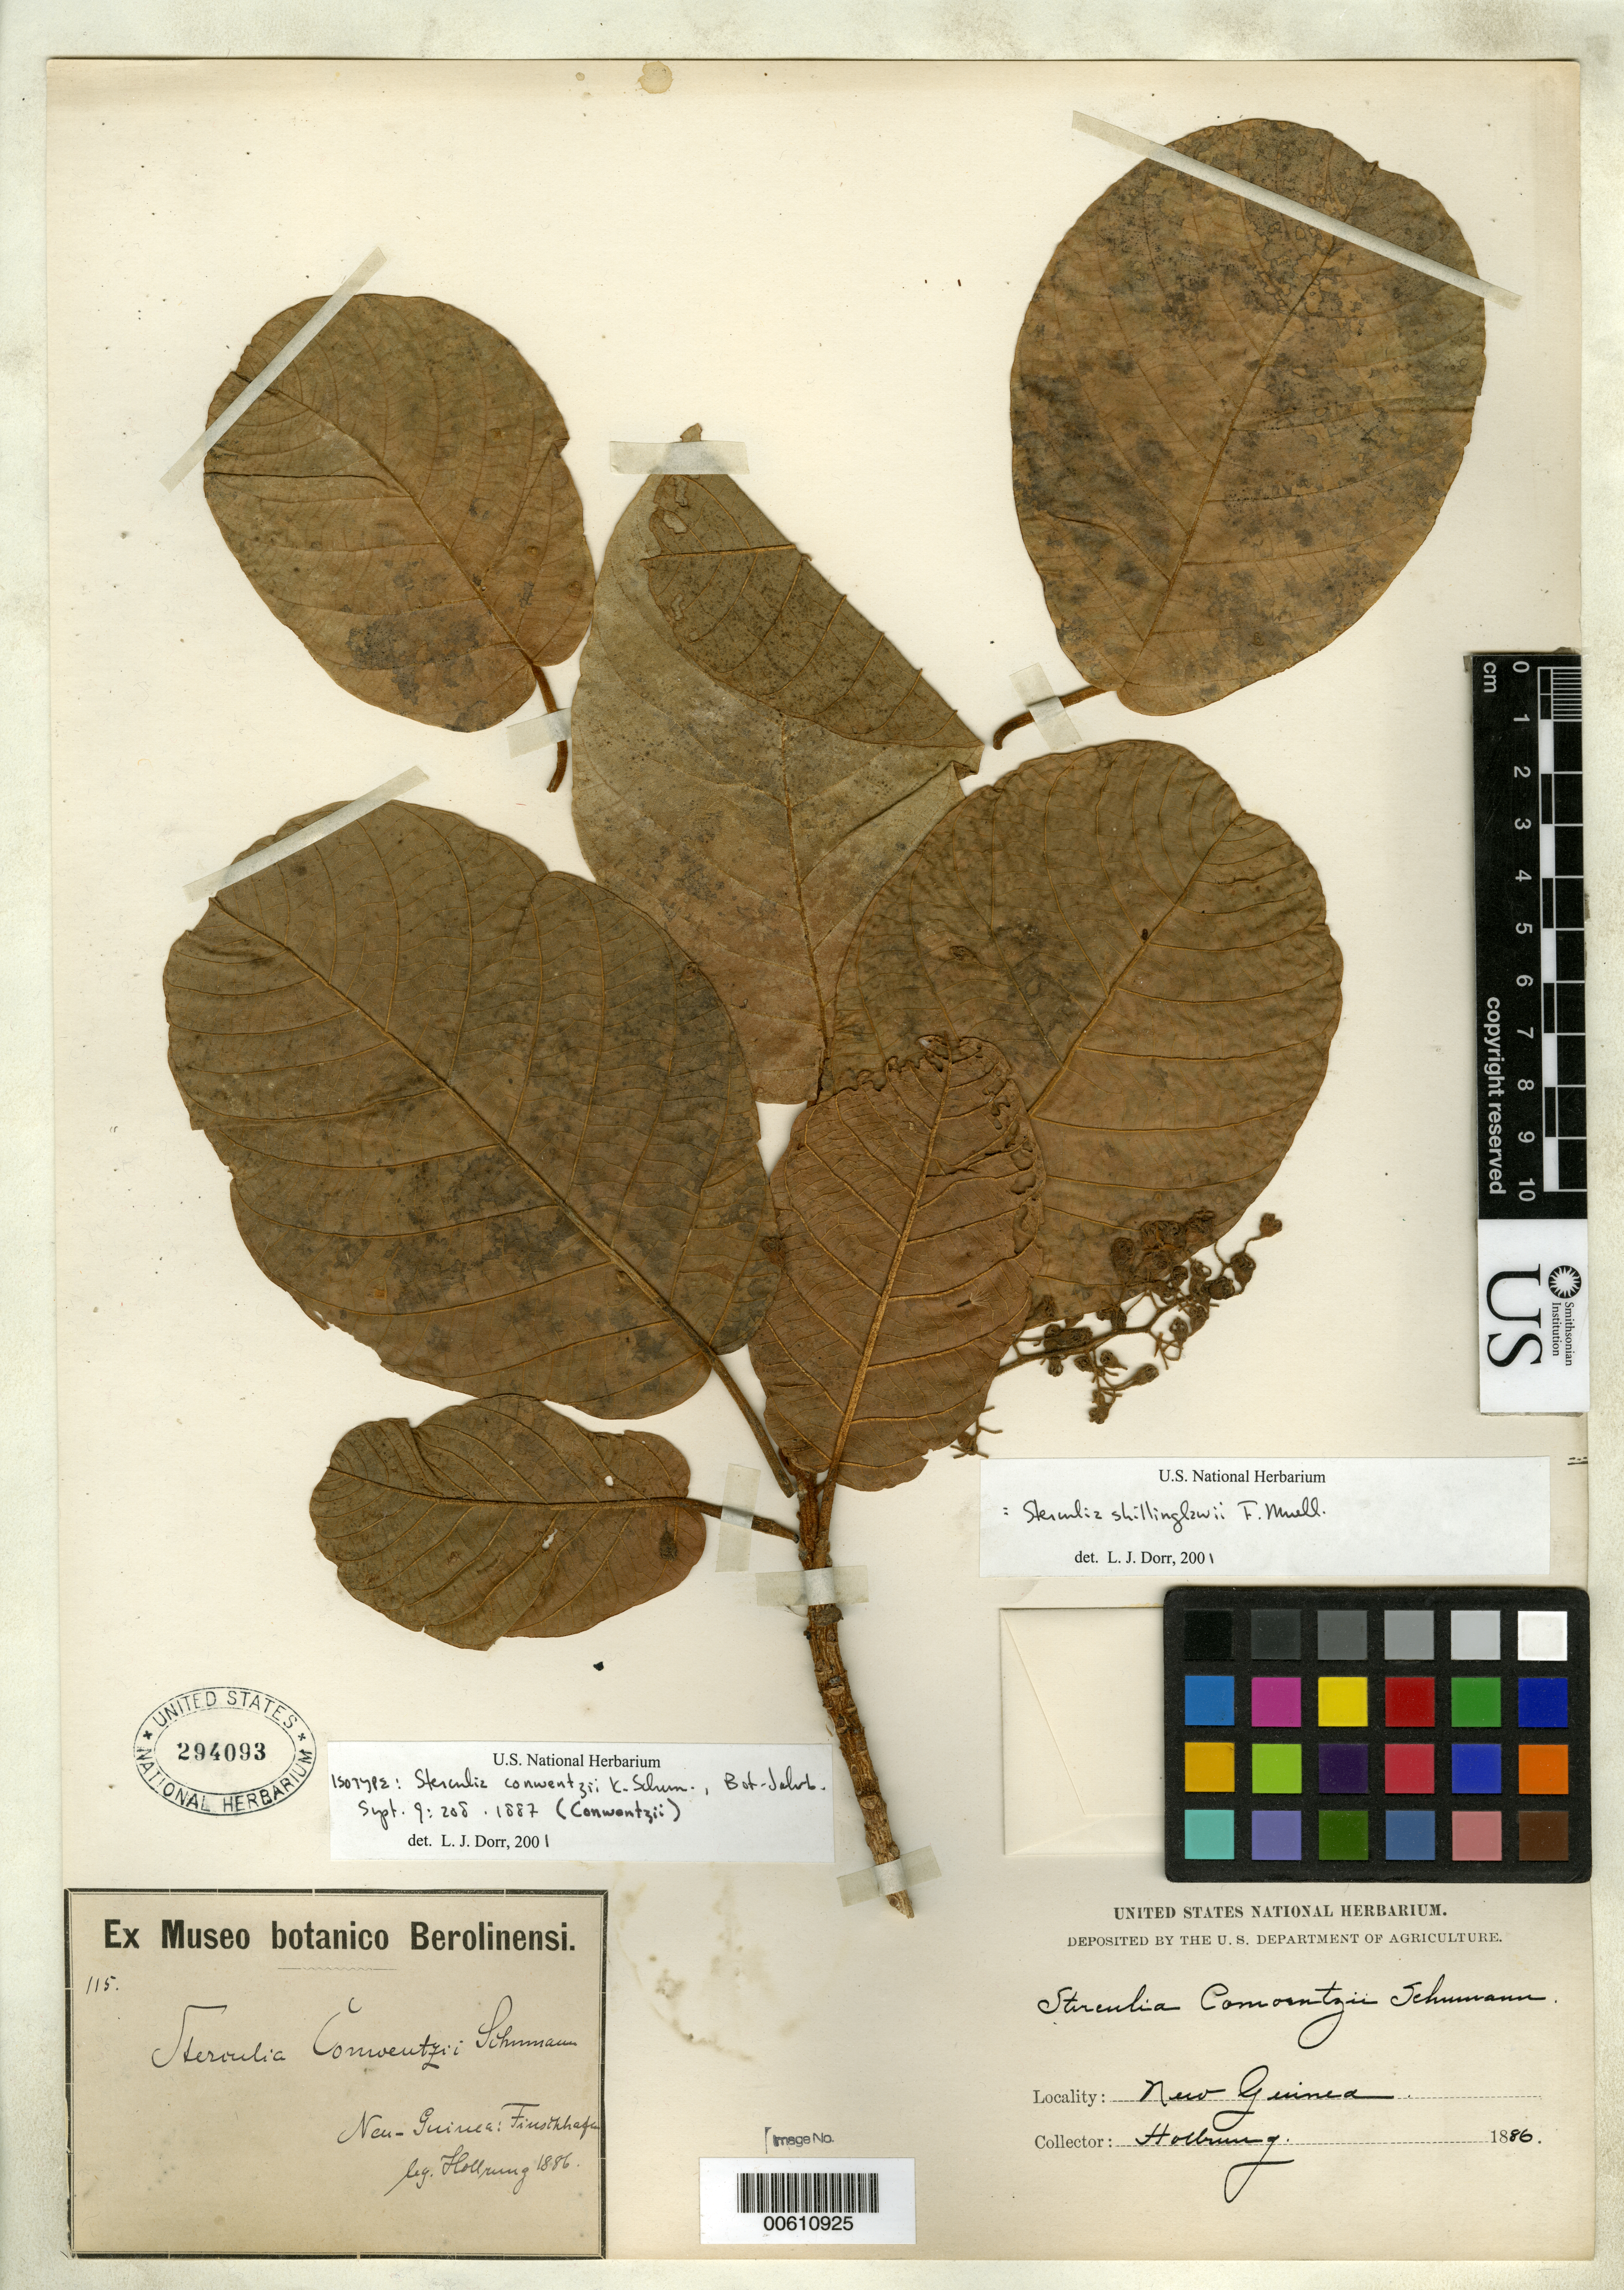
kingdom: Plantae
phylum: Tracheophyta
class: Magnoliopsida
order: Malvales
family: Malvaceae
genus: Sterculia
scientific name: Sterculia conwentzii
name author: K. Schum.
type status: Isotype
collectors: M. Hollrung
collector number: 115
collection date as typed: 1886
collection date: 1886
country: Papua New Guinea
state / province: Western Highlands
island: New Guinea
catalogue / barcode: US 294093